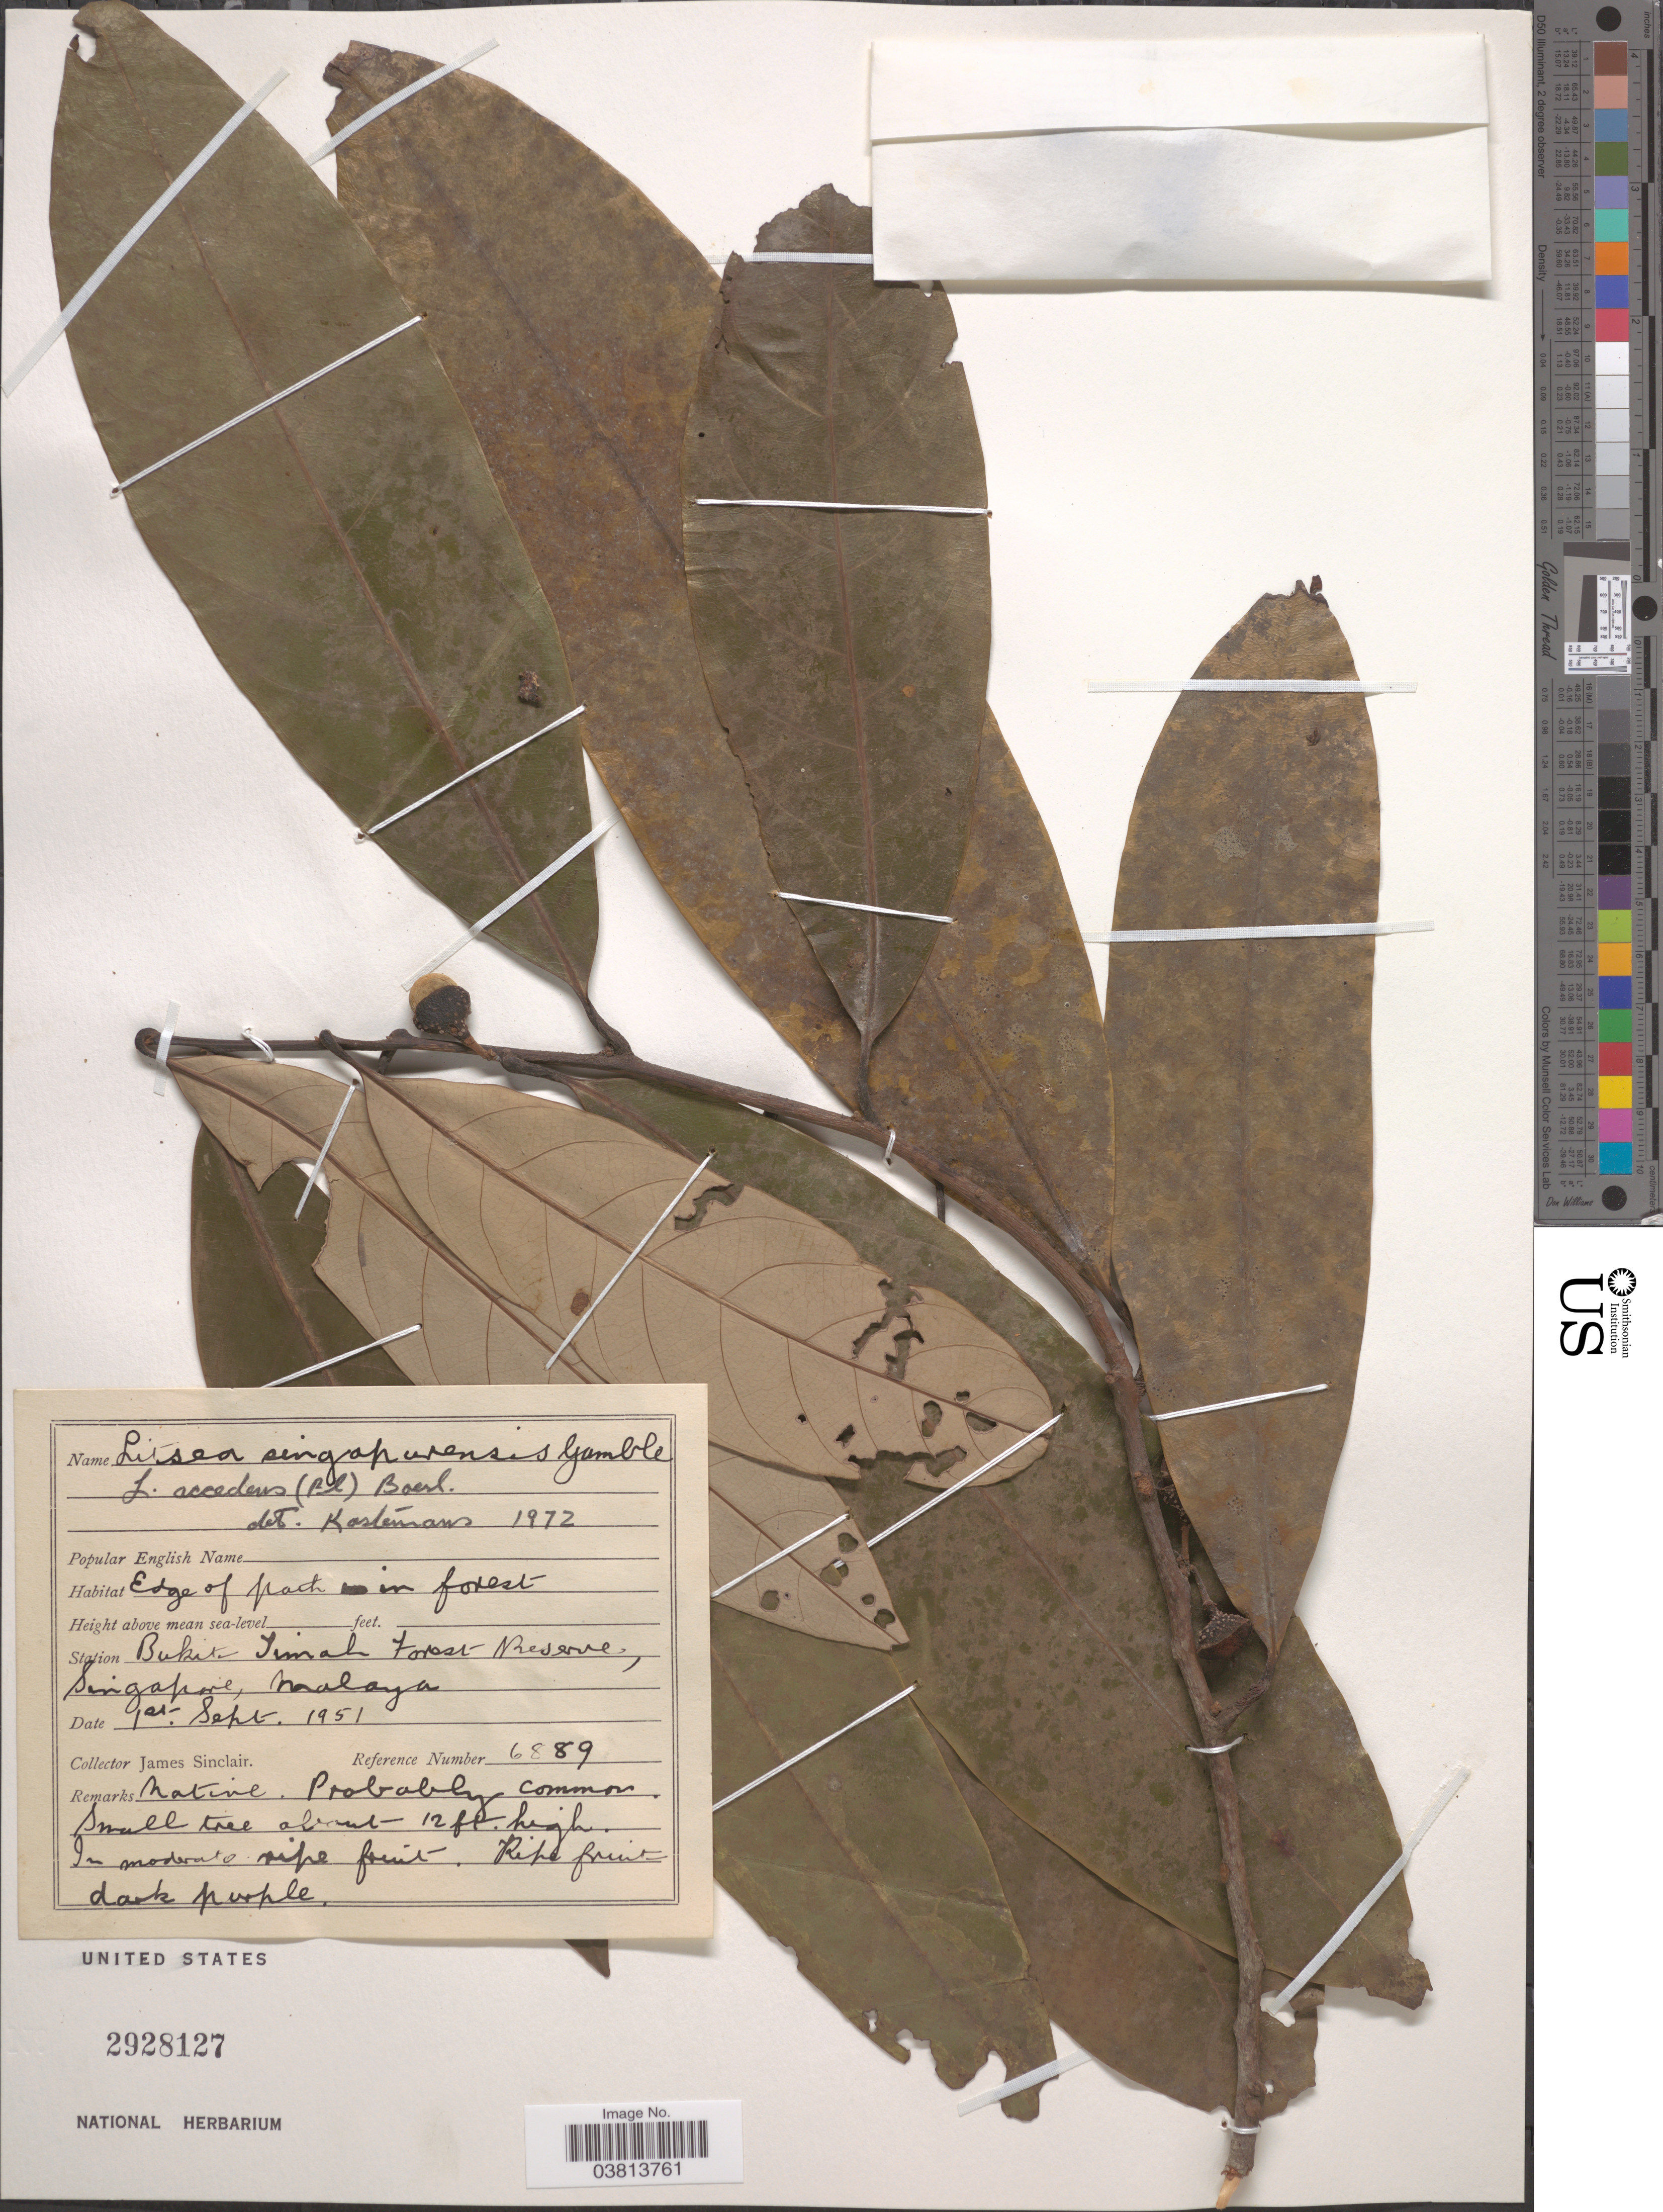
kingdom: Plantae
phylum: Tracheophyta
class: Magnoliopsida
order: Laurales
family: Lauraceae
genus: Litsea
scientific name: Litsea singaporensis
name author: Gamble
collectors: J. Sinclair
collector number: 6889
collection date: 1951-09-01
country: Singapore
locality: Station Bukit Timah Forest Reserve, Malaya.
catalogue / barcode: US 2928127